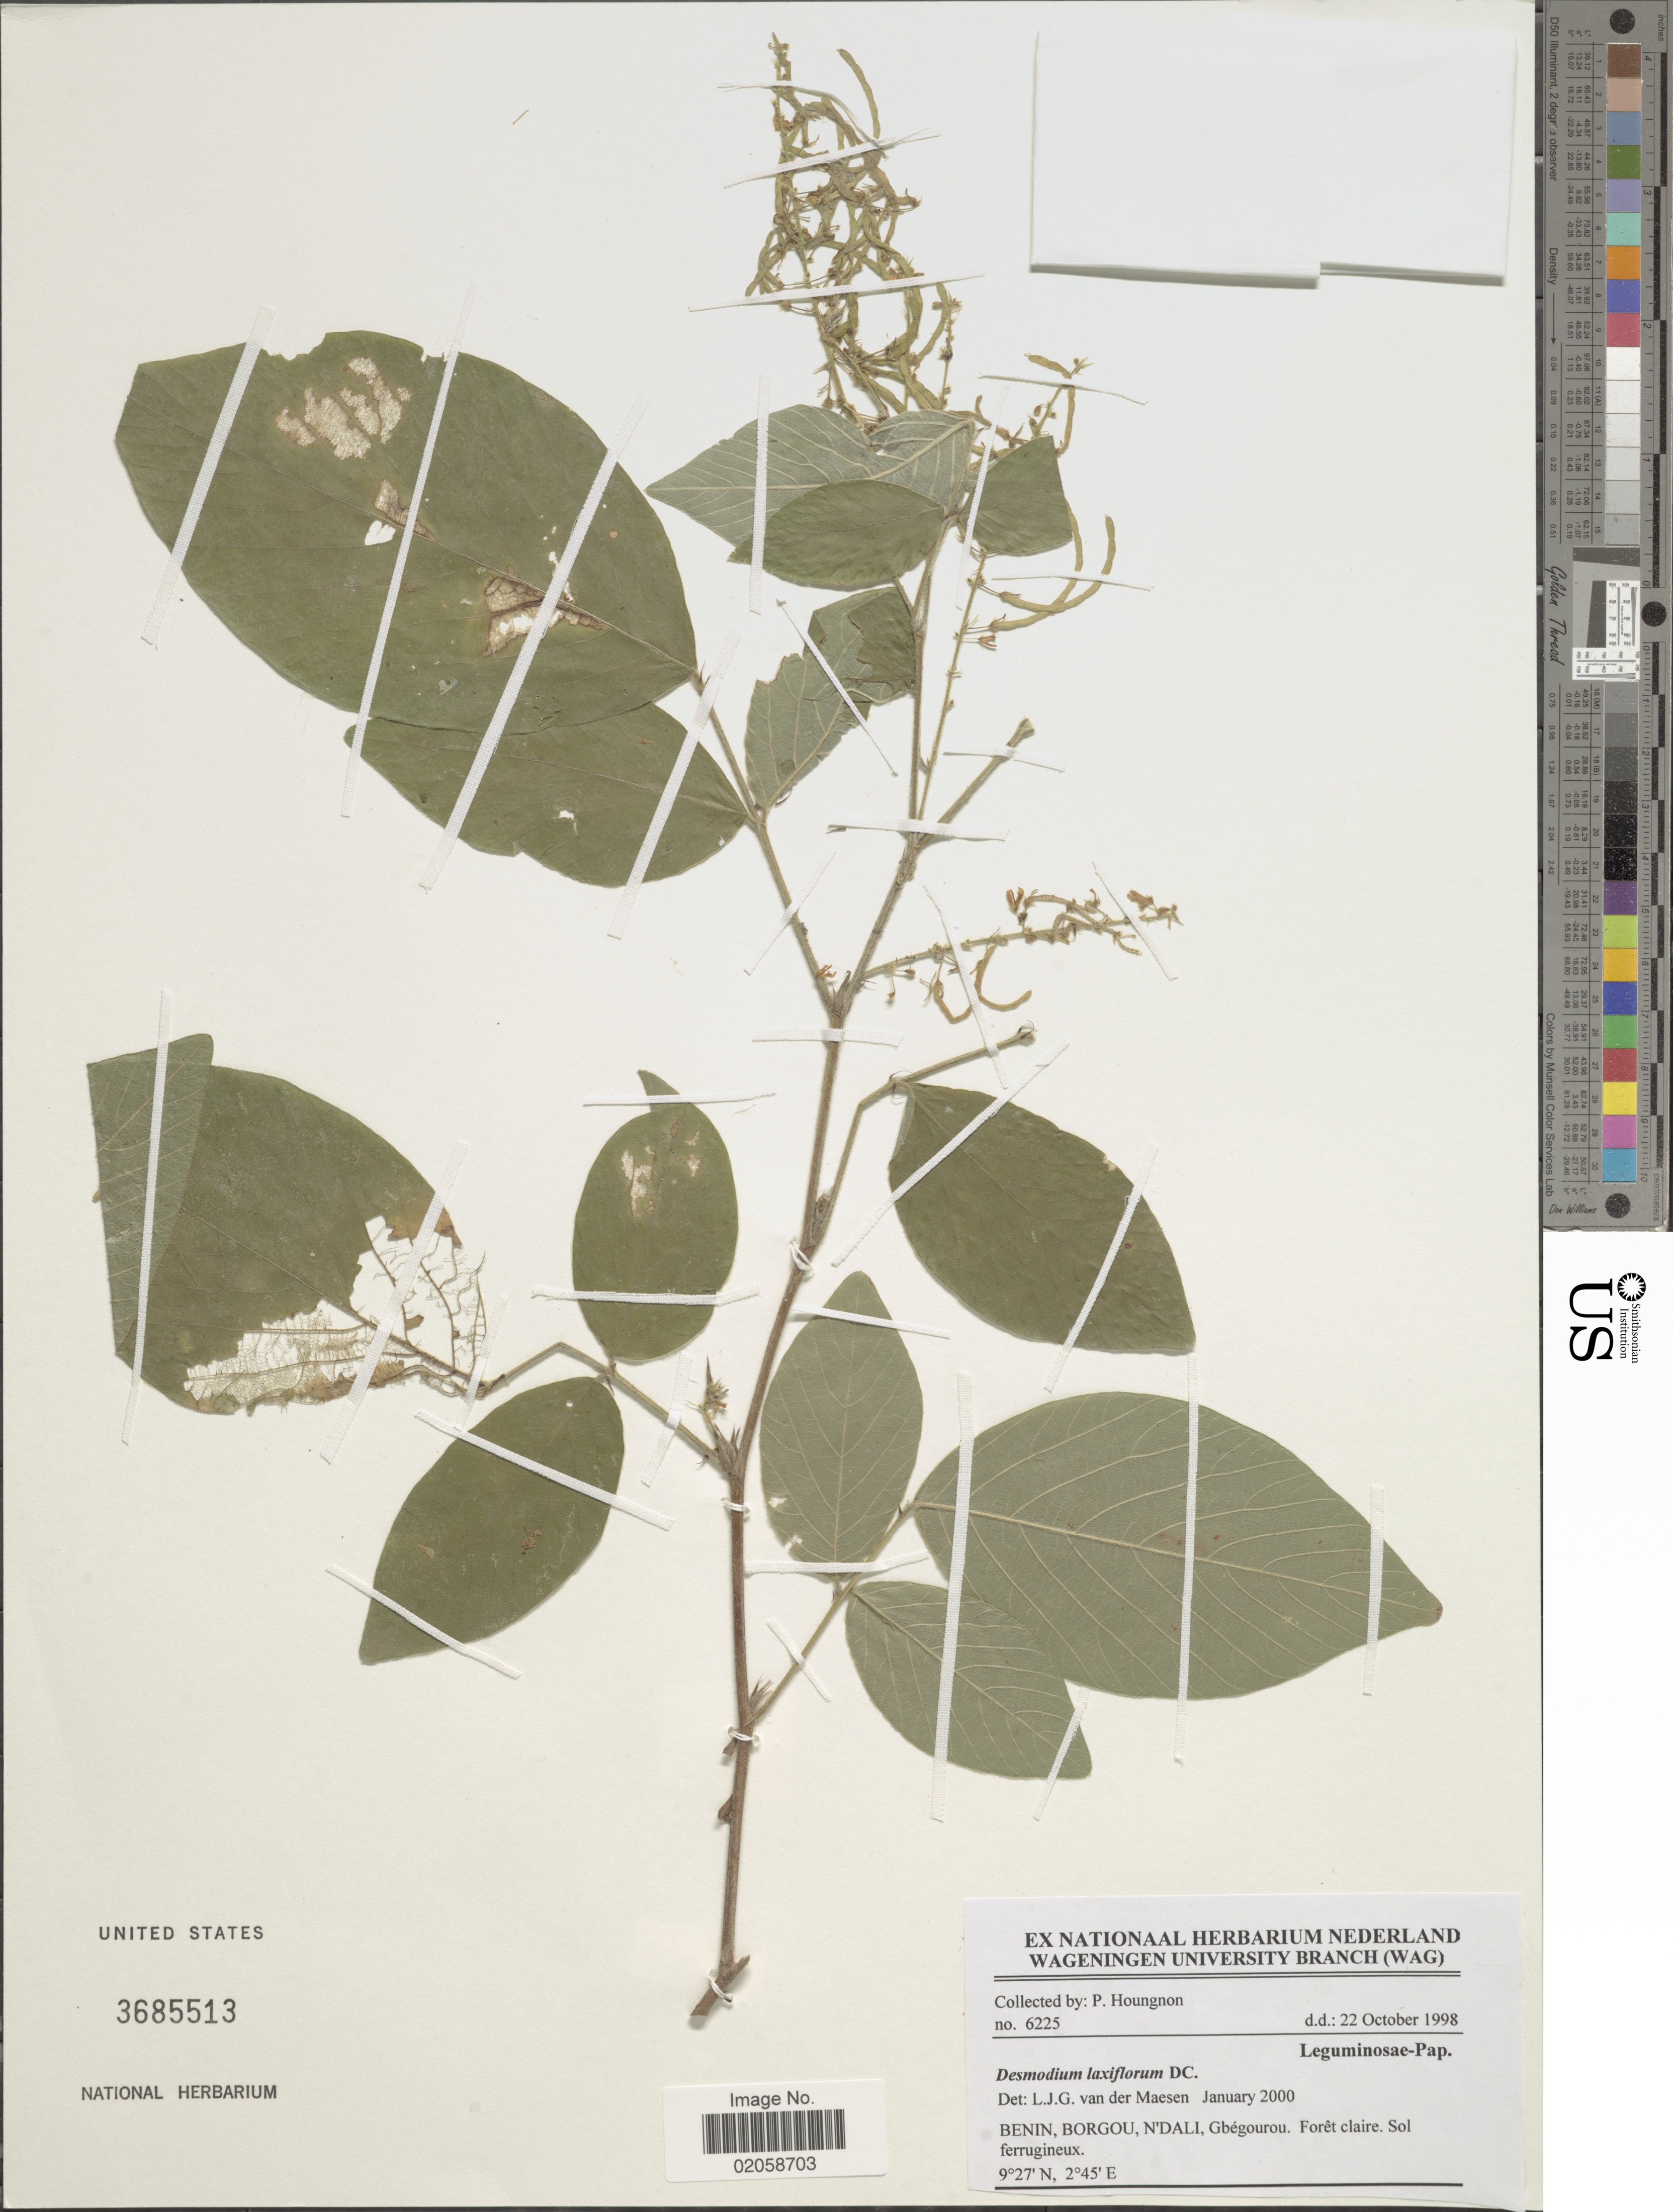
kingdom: Plantae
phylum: Tracheophyta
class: Magnoliopsida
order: Fabales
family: Fabaceae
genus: Sohmaea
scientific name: Sohmaea laxiflora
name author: (DC.) H. Ohashi & K. Ohashi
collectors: P. Houngnon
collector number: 6225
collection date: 1998-10-22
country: Benin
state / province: Borgou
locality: N'Dali, Gbegourou. Foret claire. Sol Ferrugineux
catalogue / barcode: US 3685513